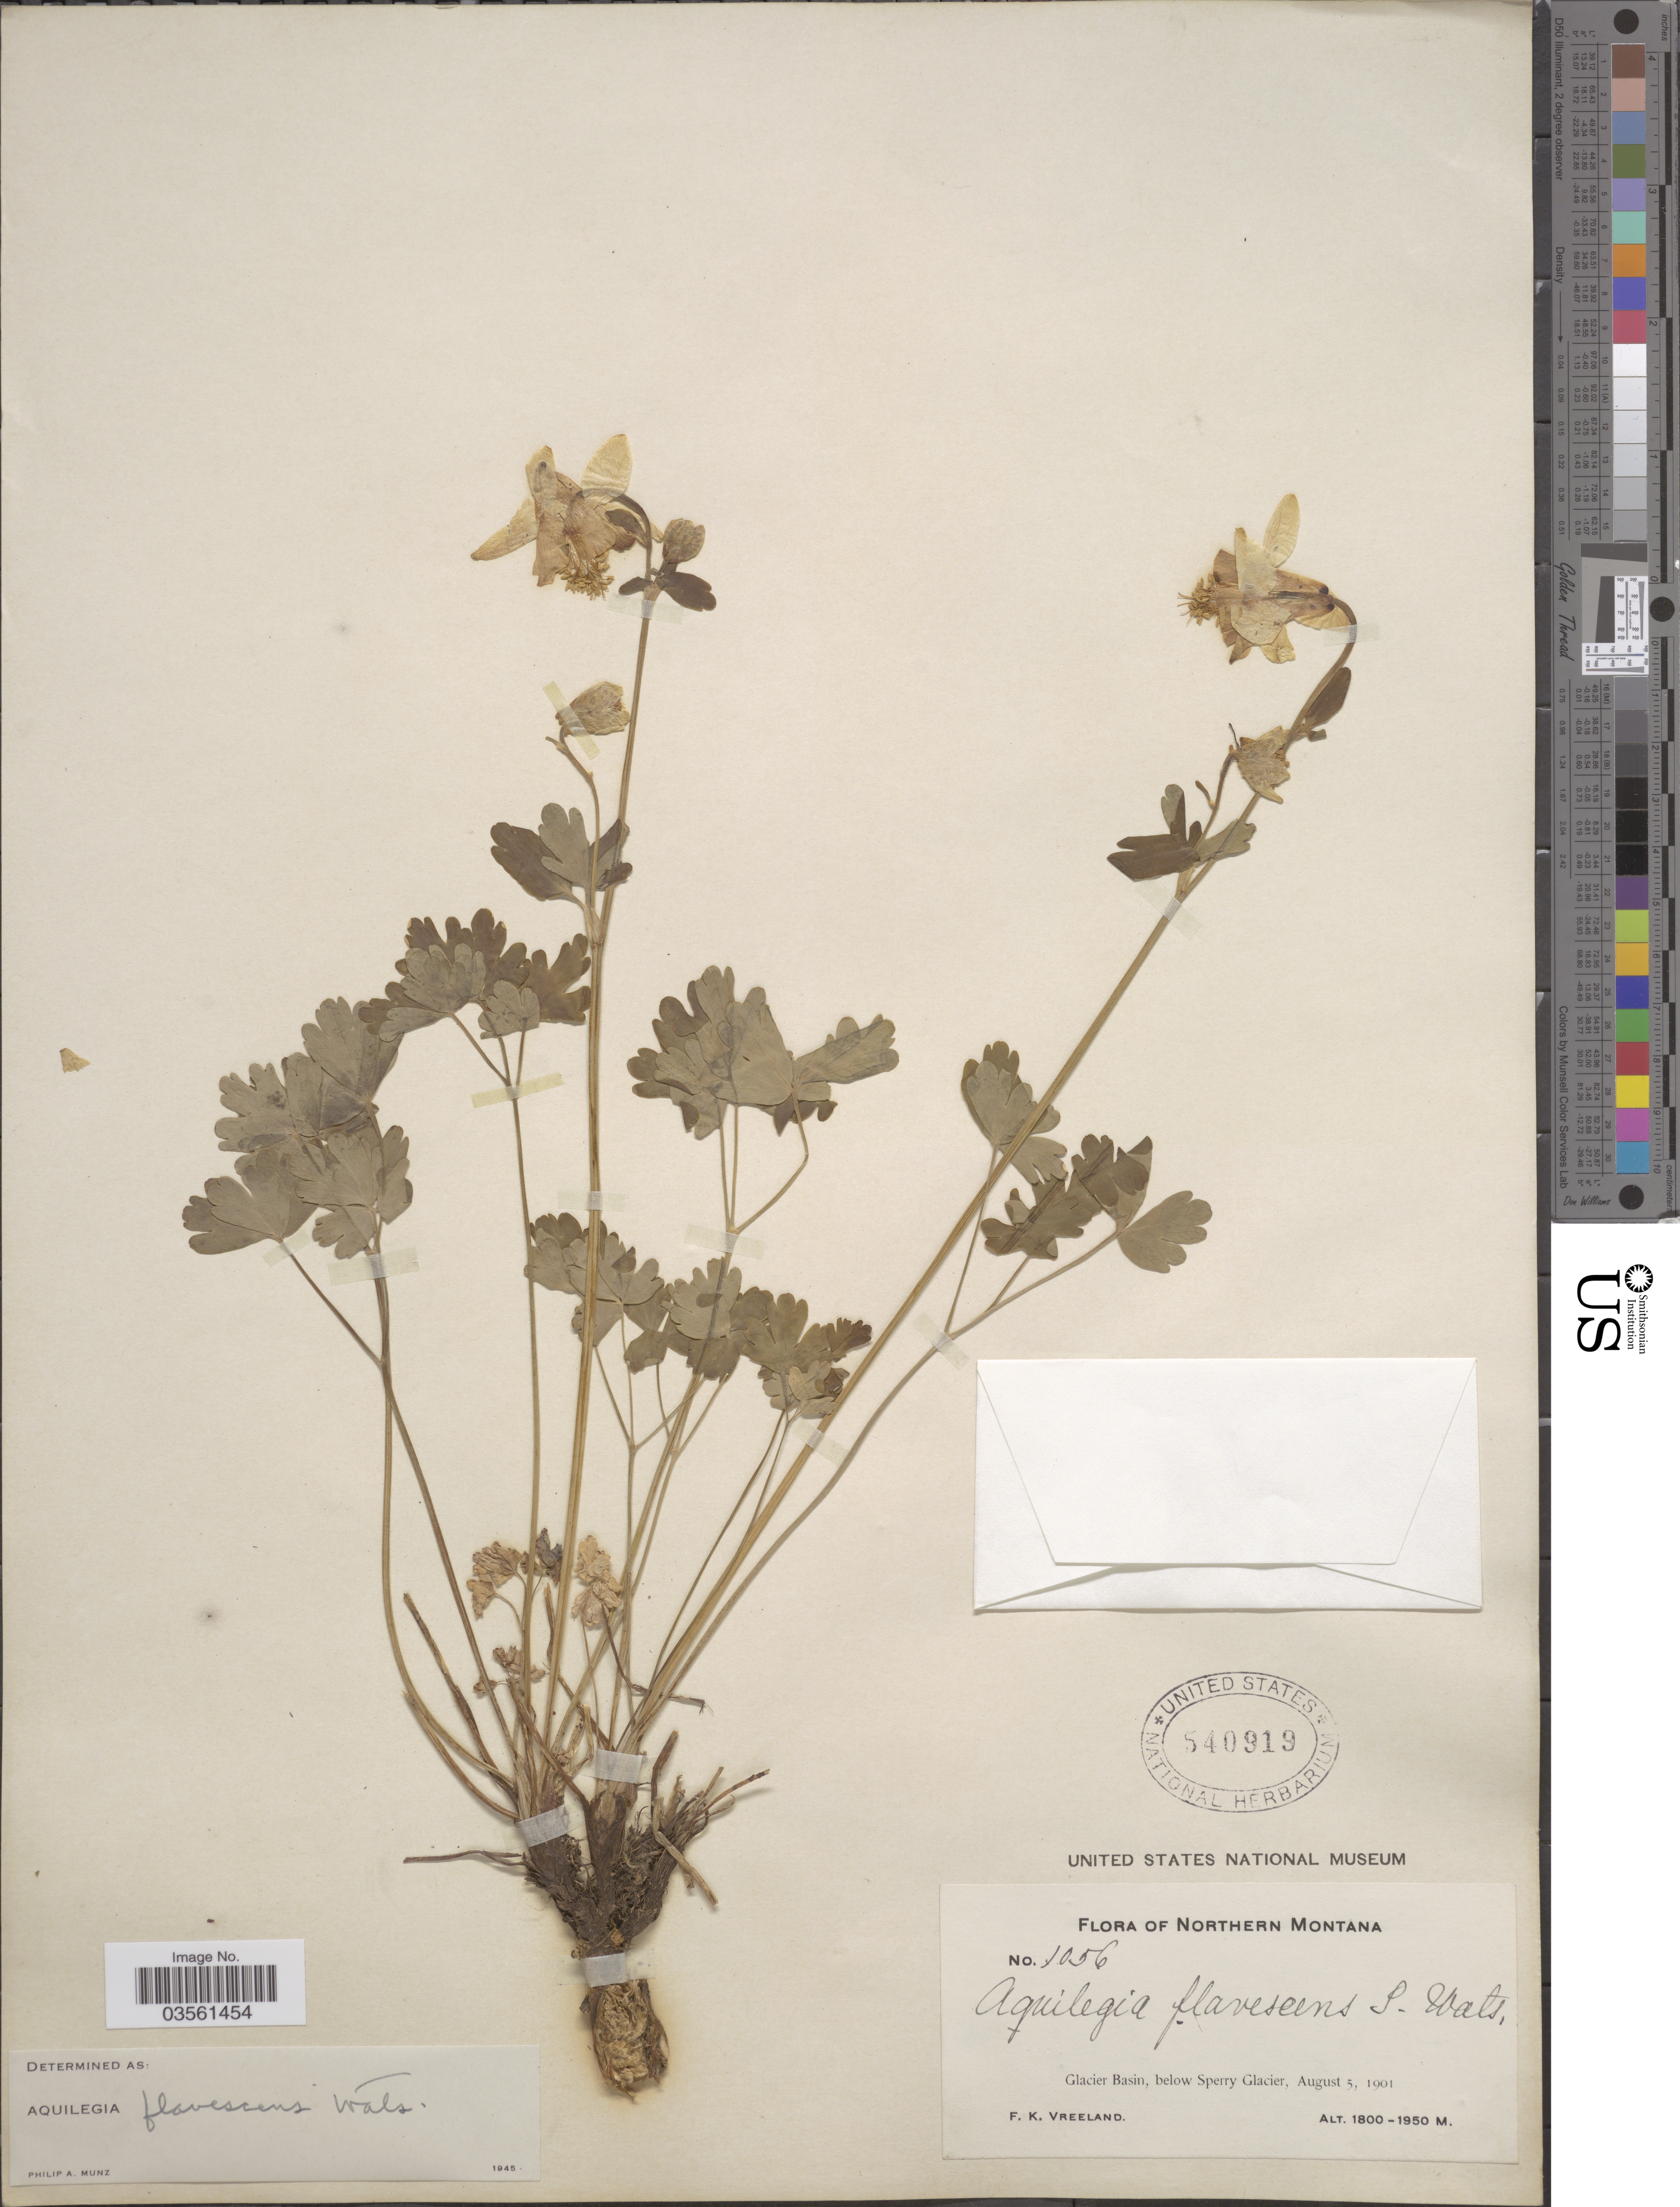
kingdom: Plantae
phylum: Tracheophyta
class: Magnoliopsida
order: Ranunculales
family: Ranunculaceae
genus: Aquilegia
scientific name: Aquilegia flavescens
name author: S. Watson in C. King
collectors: F. Vreeland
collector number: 1056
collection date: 1901-08-05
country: United States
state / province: Montana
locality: Northern Montana. Glacier Basin, below Sperry Glacier.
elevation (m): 1800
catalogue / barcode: US 540919